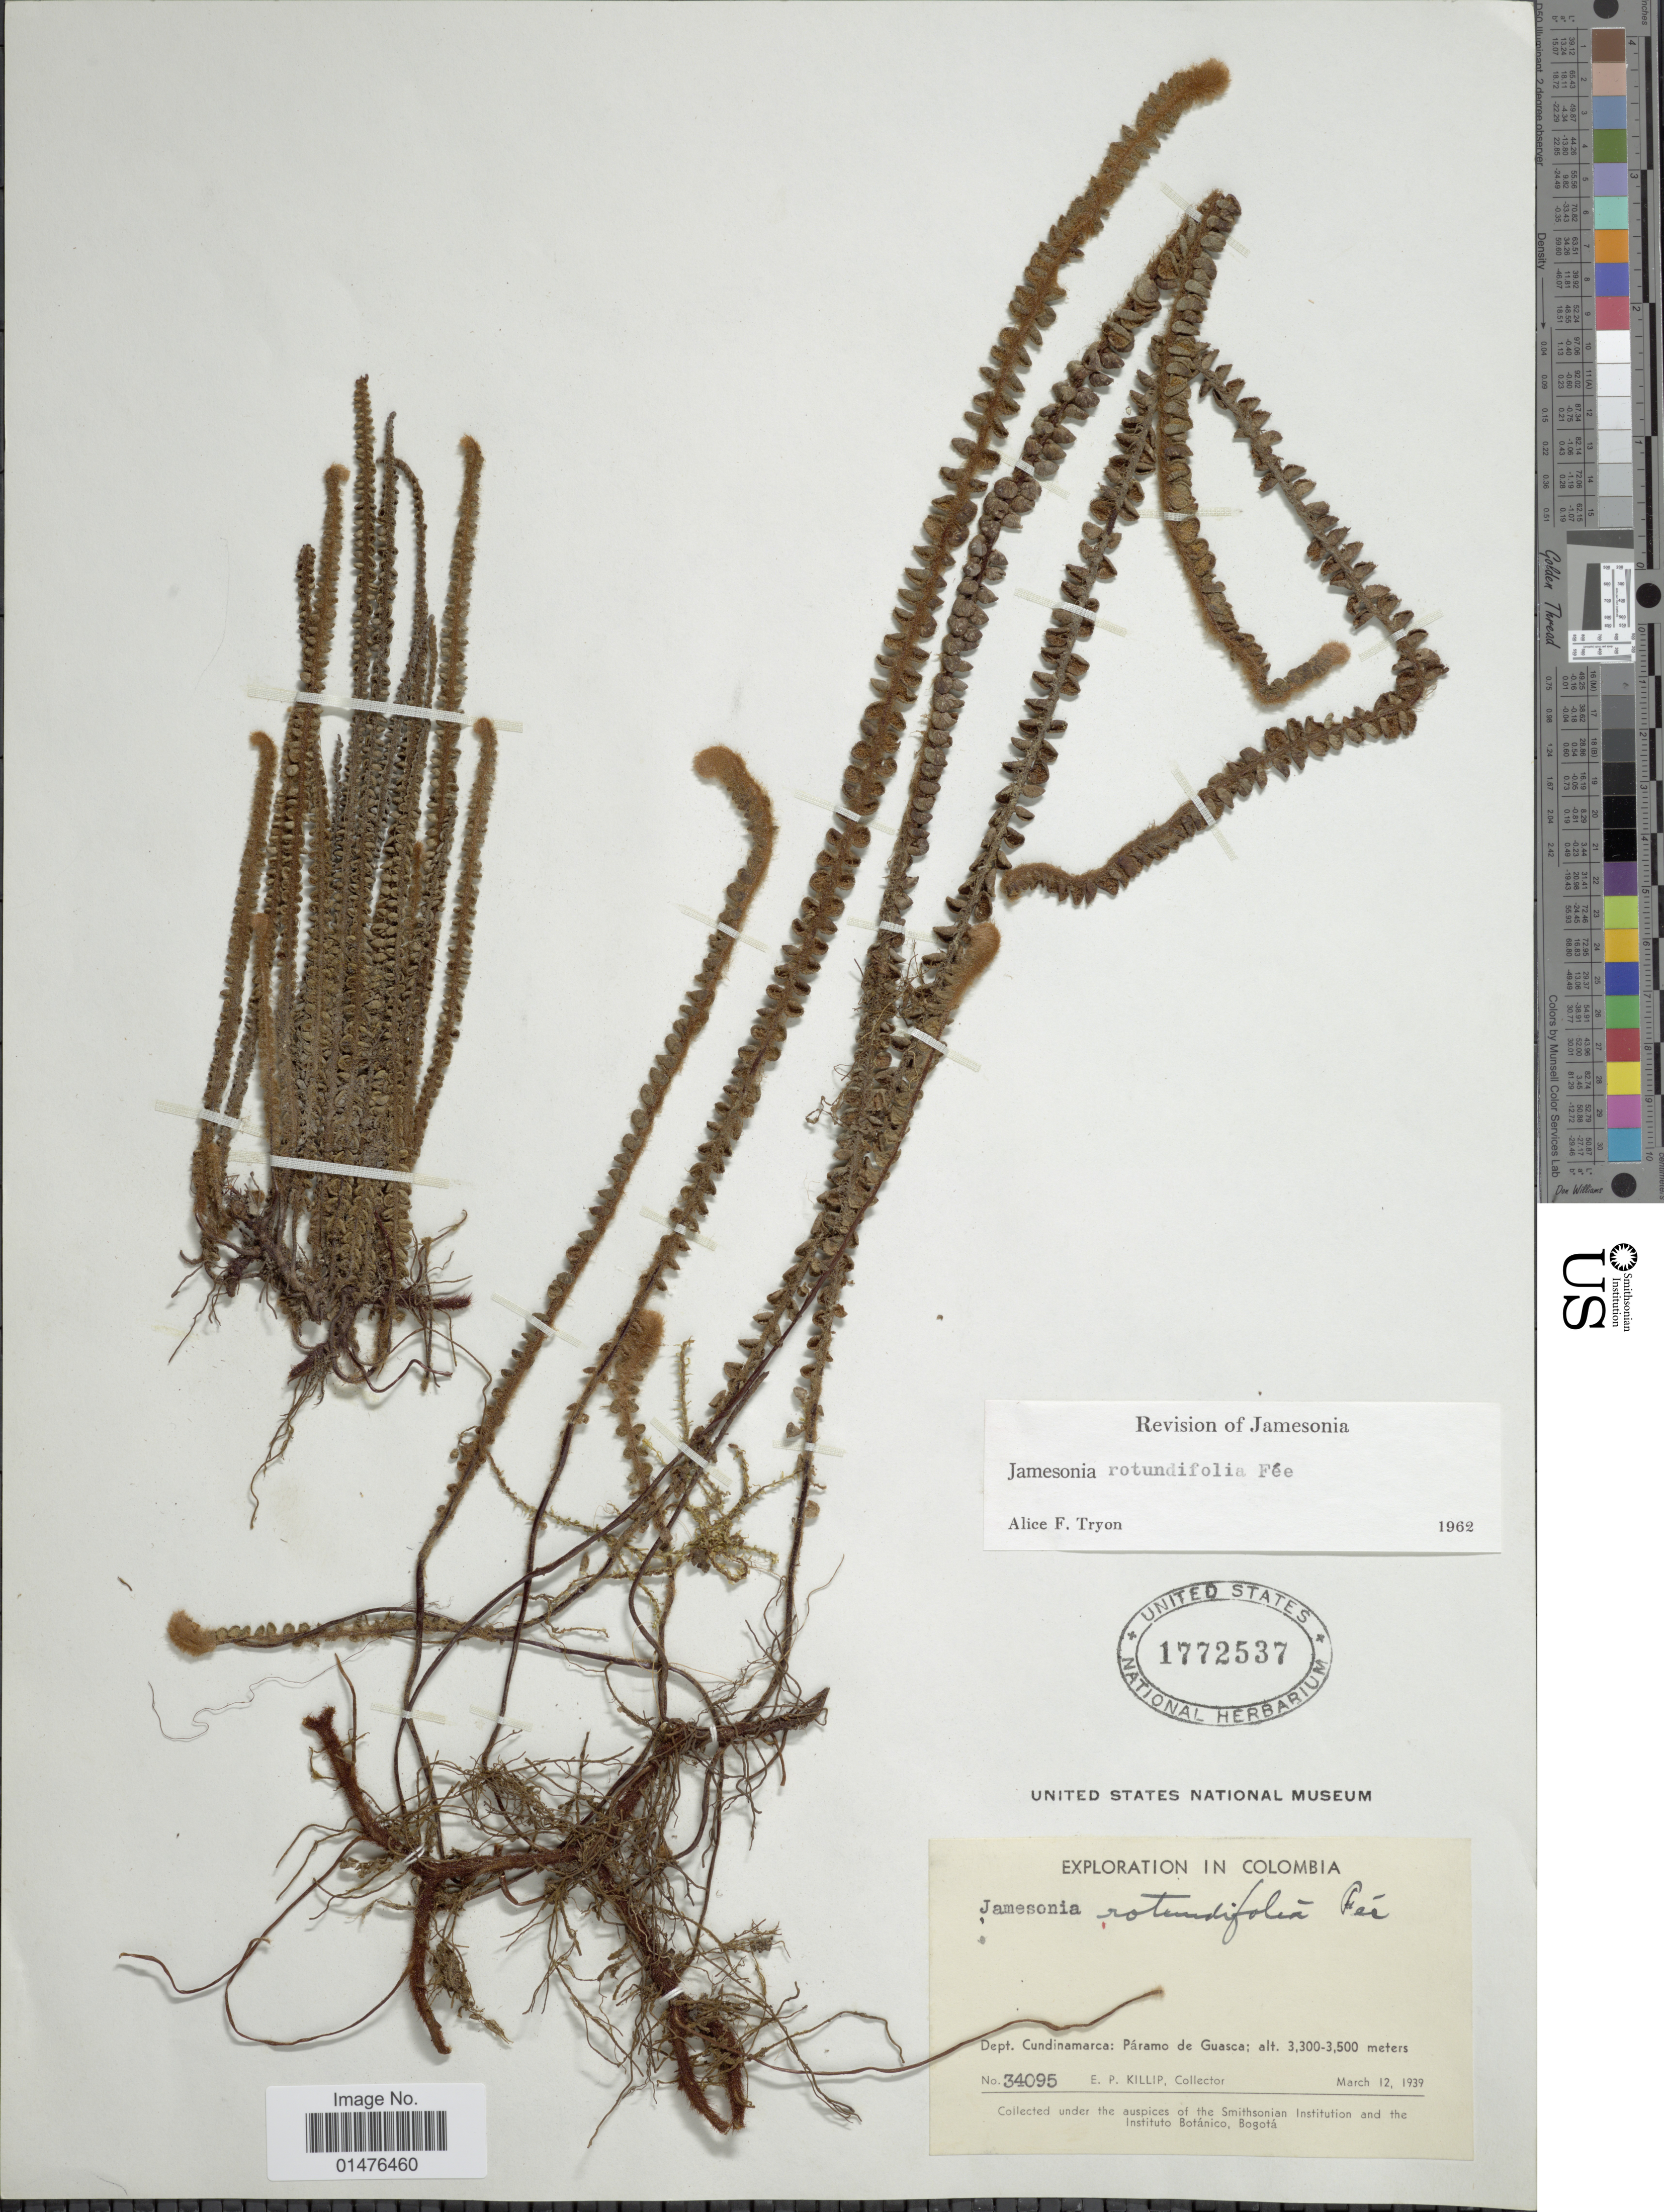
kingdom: Plantae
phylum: Tracheophyta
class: Polypodiopsida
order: Polypodiales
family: Pteridaceae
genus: Jamesonia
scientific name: Jamesonia rotundifolia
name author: Fée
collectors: E. P. Killip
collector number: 34095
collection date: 1939-03-12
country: Colombia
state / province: Cundinamarca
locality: Páramo de Guasca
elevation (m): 3300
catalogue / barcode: US 1772537